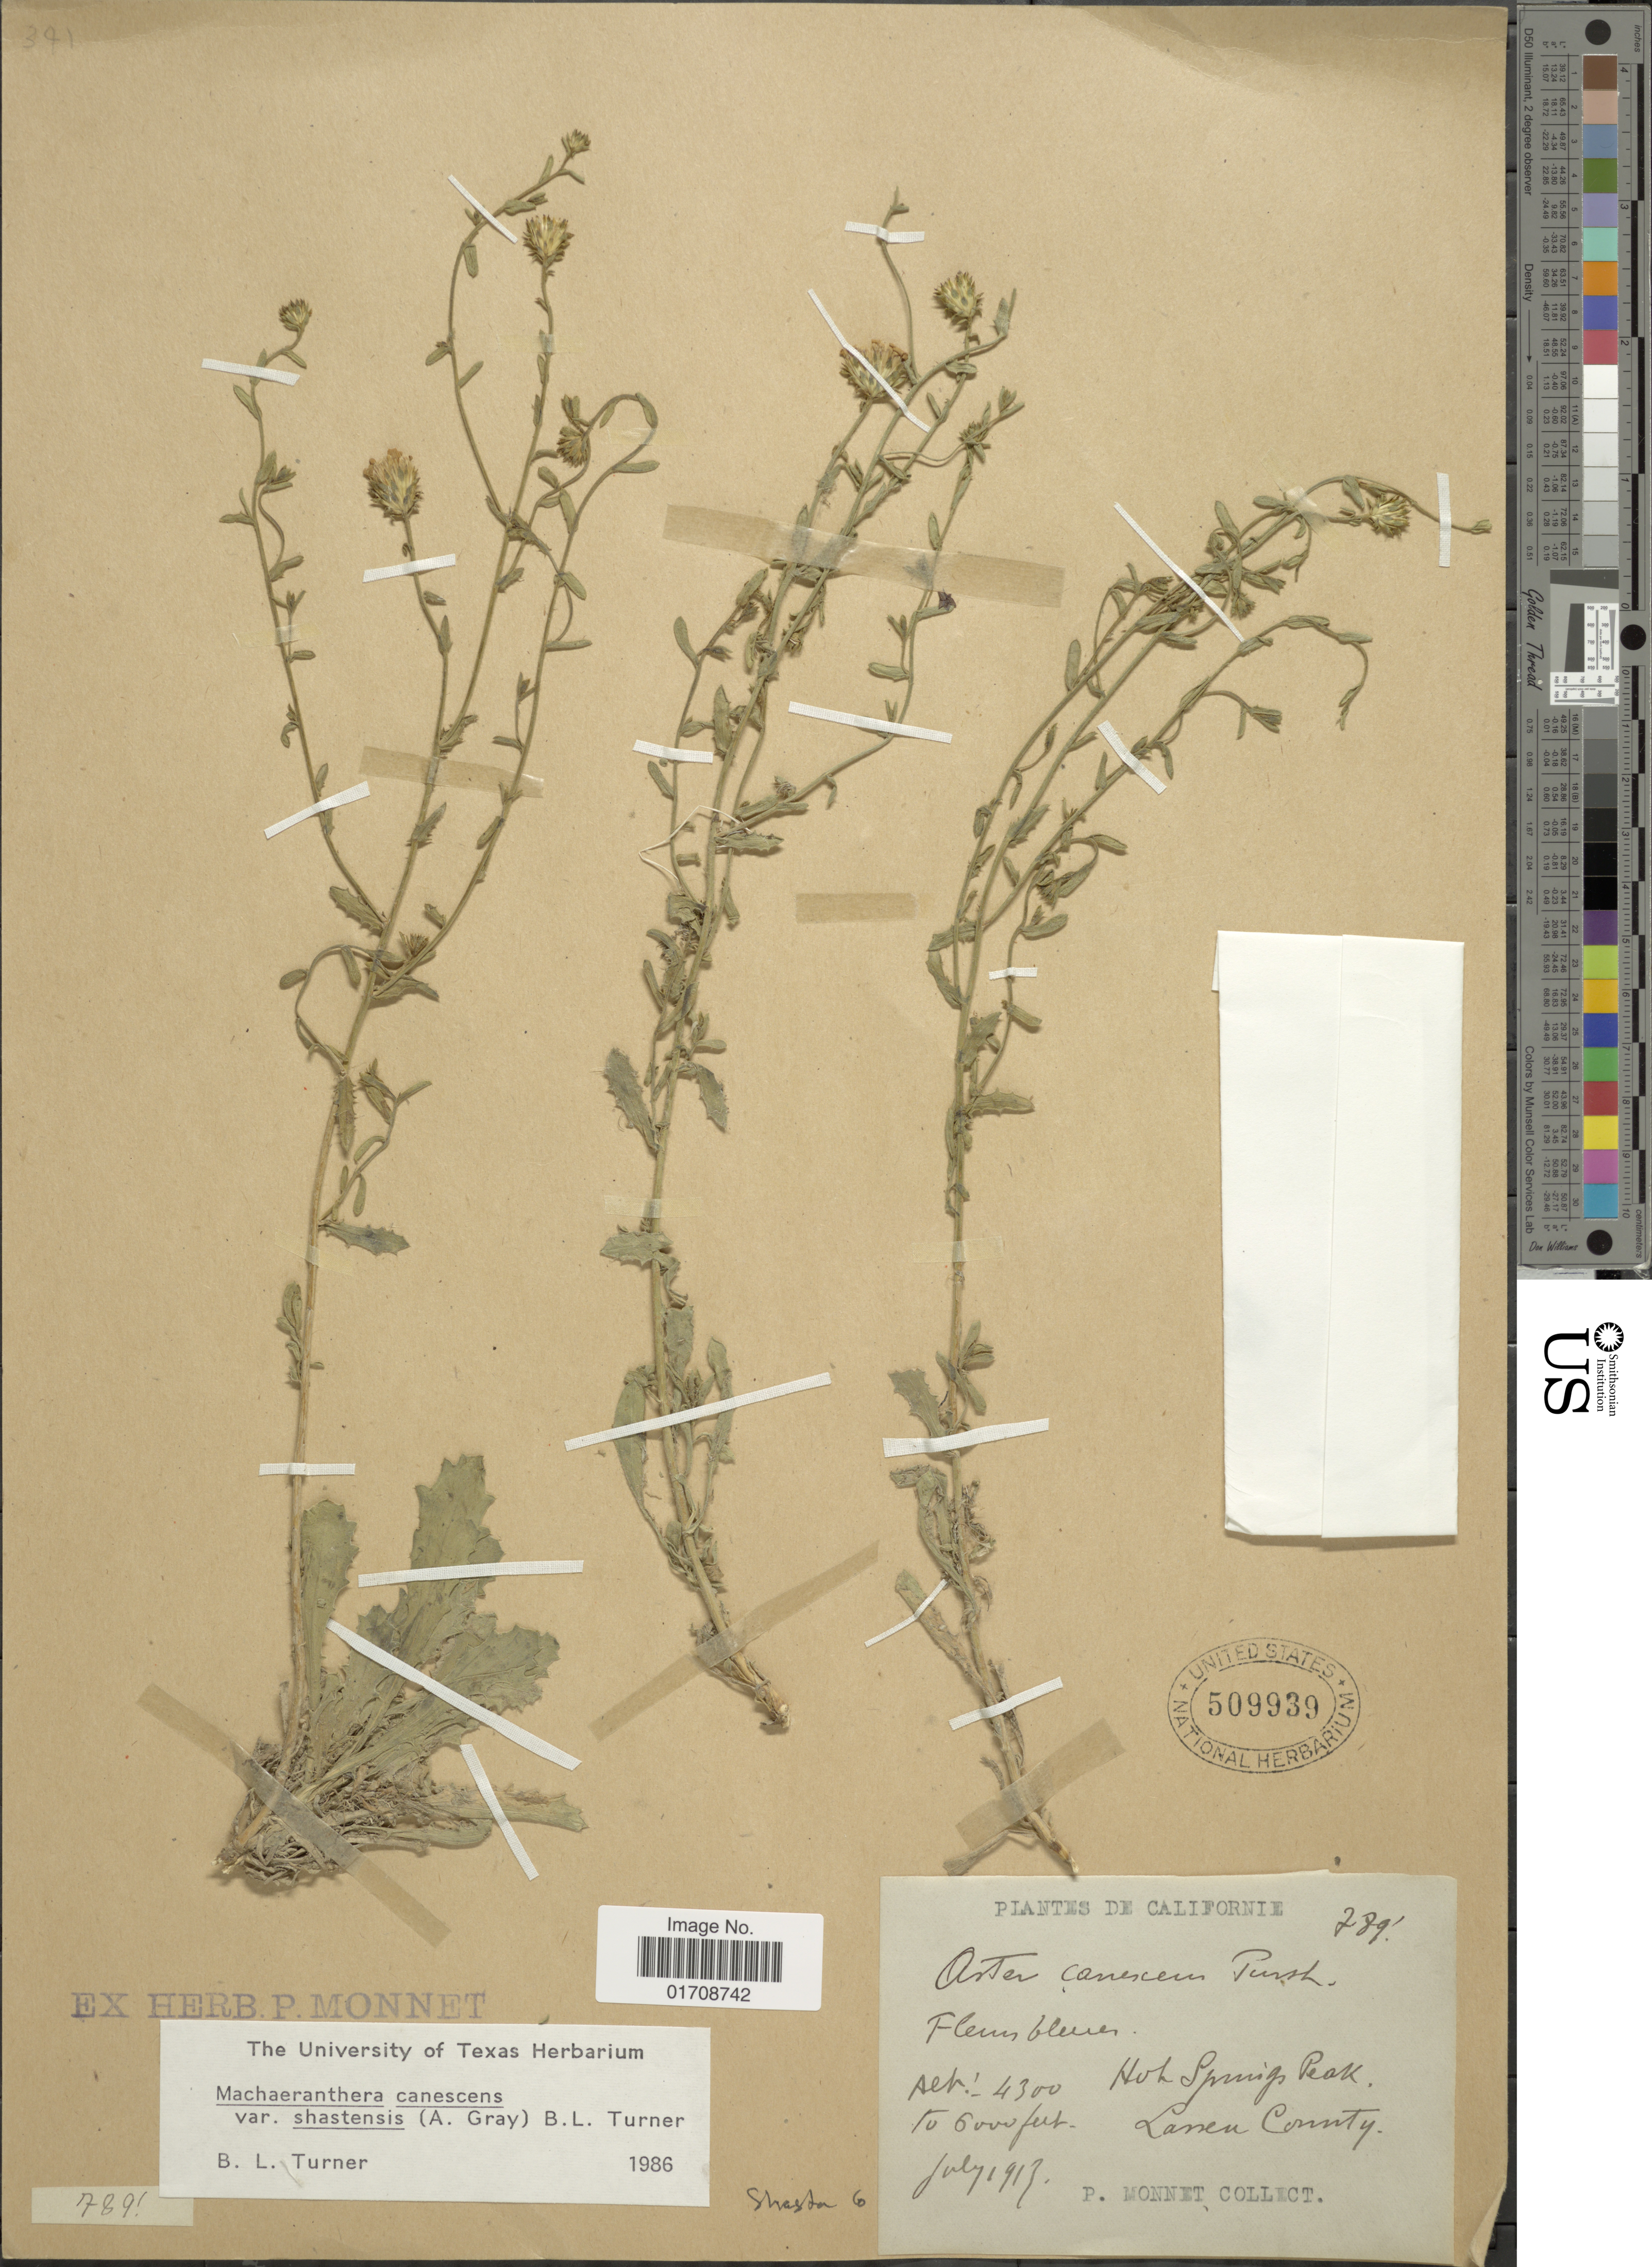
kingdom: Plantae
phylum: Tracheophyta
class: Magnoliopsida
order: Asterales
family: Asteraceae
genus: Machaeranthera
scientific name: Machaeranthera canescens var. shastensis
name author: (A. Gray) B.L. Turner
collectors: P. Monnet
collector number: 289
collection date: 1917-07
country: United States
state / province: California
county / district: Lassen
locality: Hot Springs Peak, Lassen County, Shasta Co.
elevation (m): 1311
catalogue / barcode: US 509939